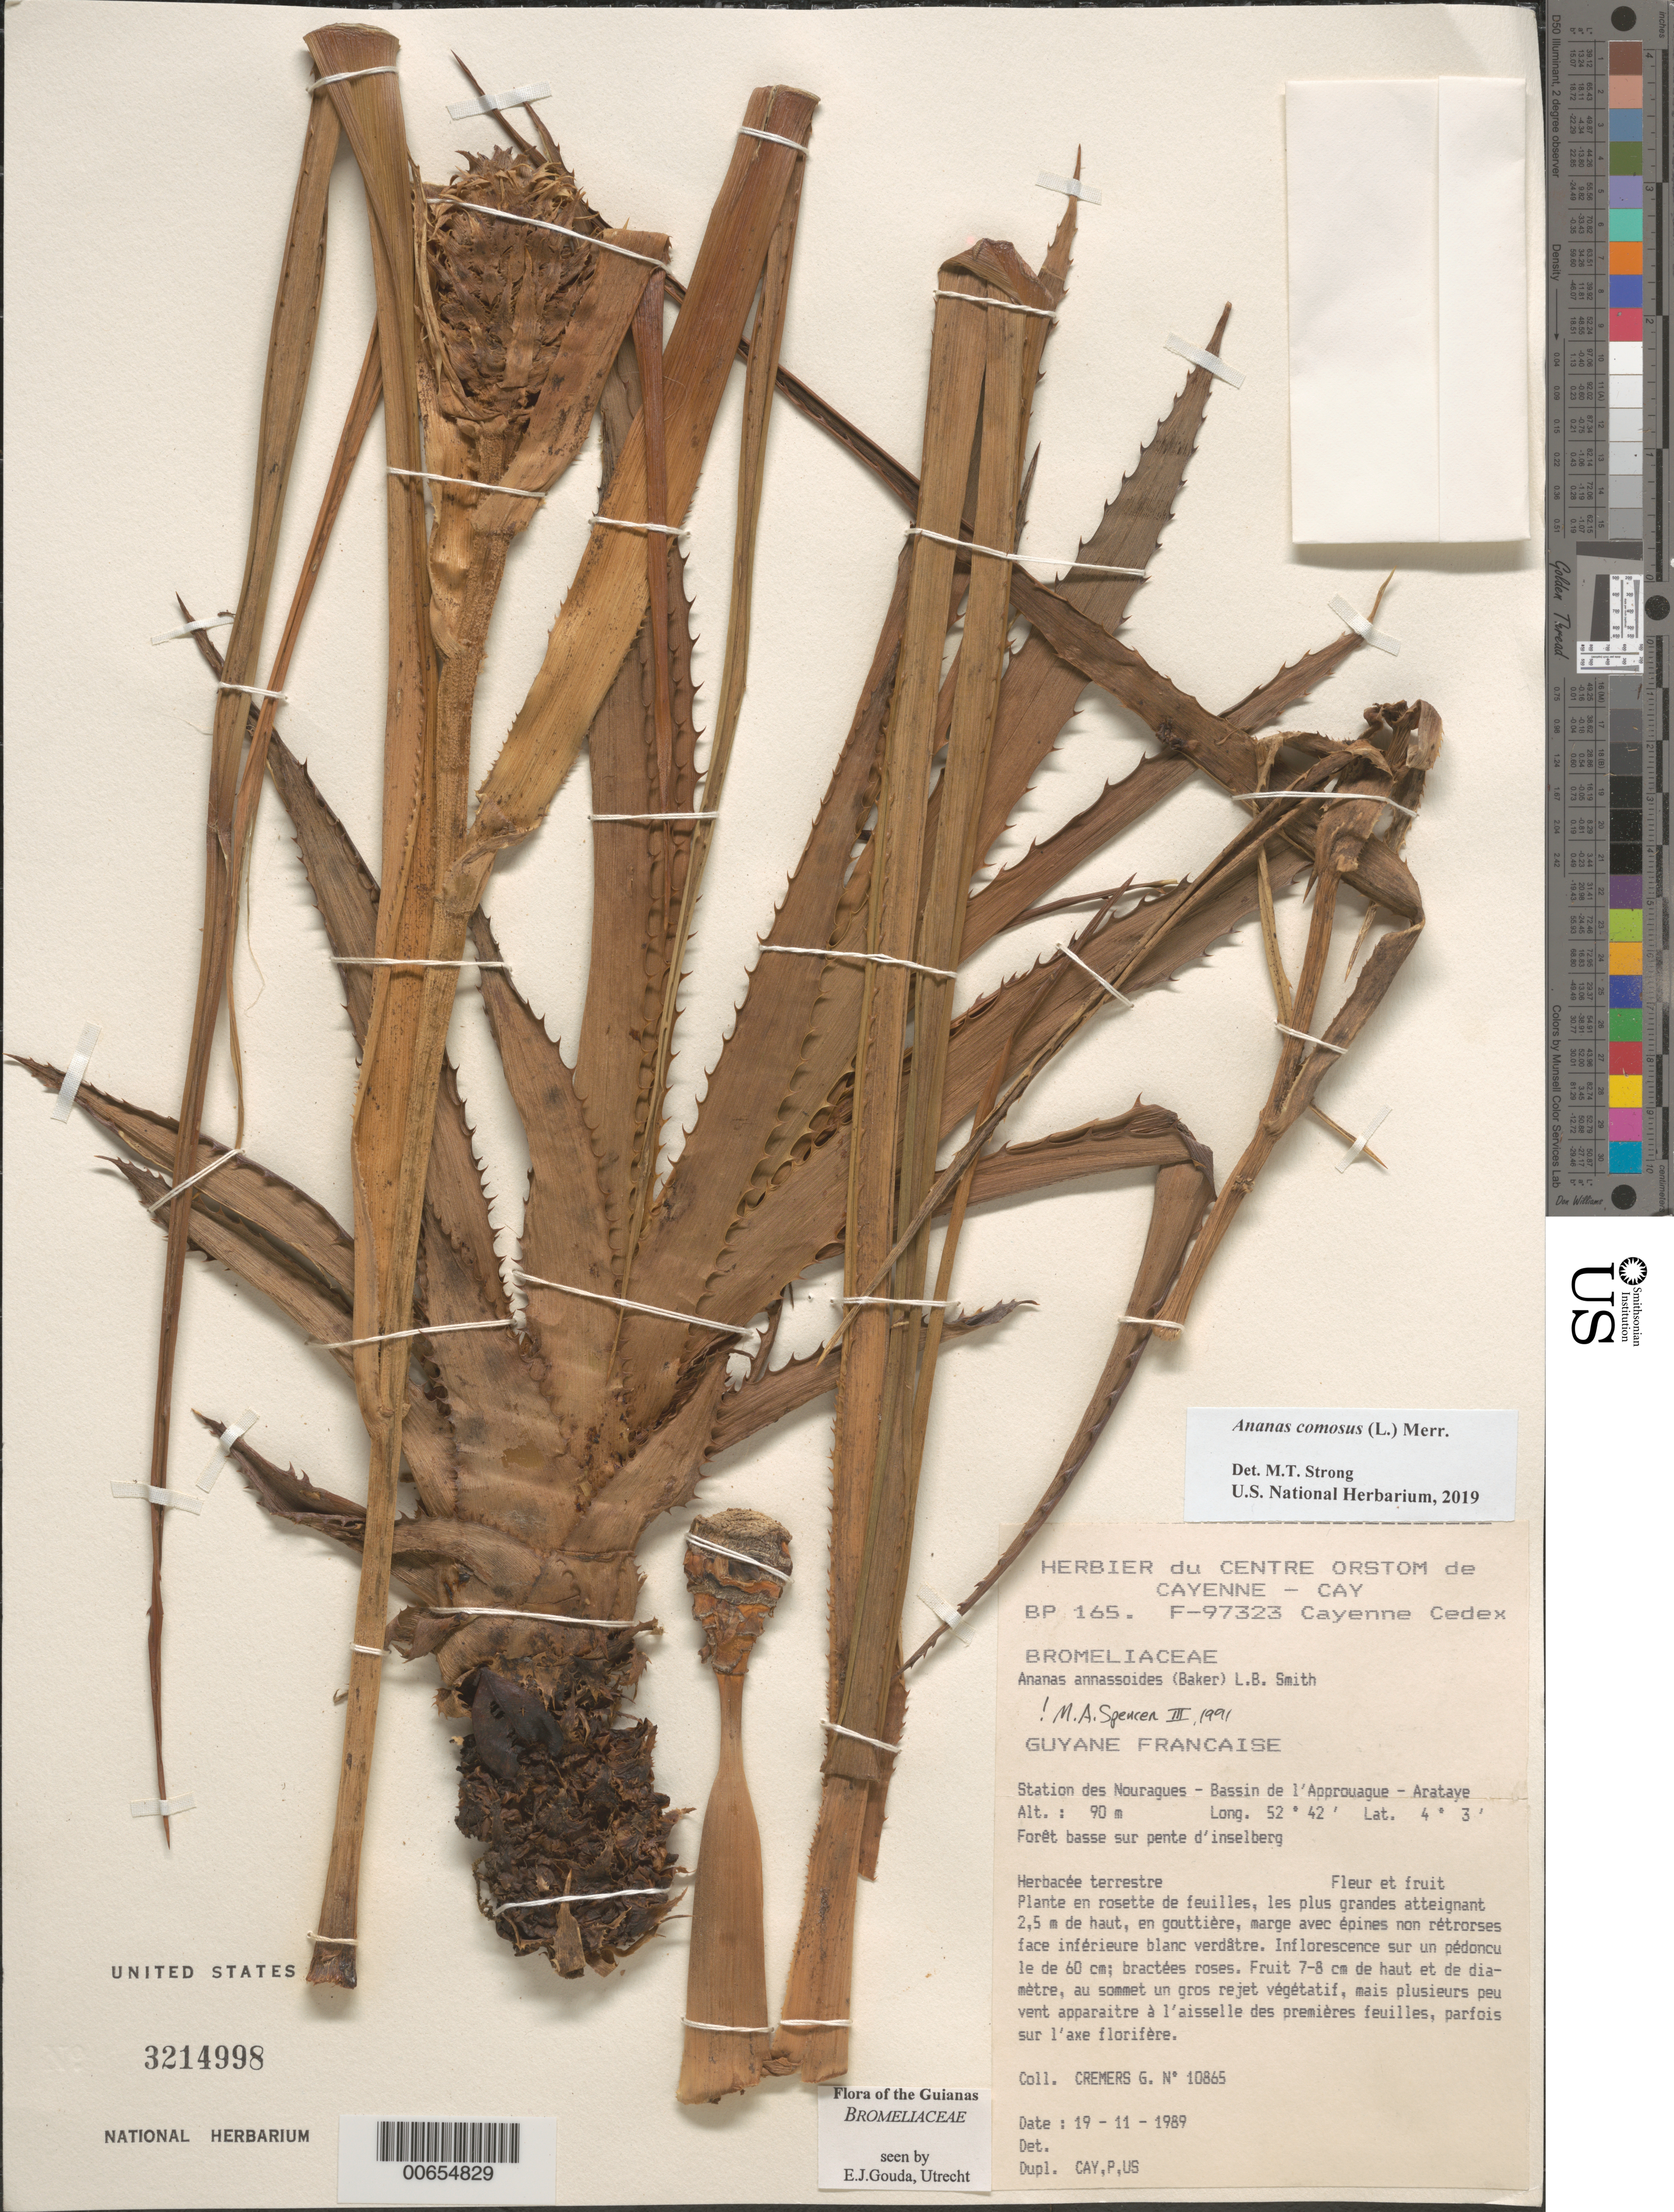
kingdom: Plantae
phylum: Tracheophyta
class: Liliopsida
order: Poales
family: Bromeliaceae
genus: Ananas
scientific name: Ananas comosus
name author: (L.) Merr.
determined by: Strong, Mark T., (BOT), Smithsonian Institution - National Museum of Natural History (UNITED STATES)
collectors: G. Cremers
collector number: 10865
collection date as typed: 19-Nov-89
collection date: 1989-11-19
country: French Guiana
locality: Station des Nouragues, Bassin de l'Approuague, Arataye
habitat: Low altitude forest on slope of inselberg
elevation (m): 90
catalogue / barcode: US 3214998